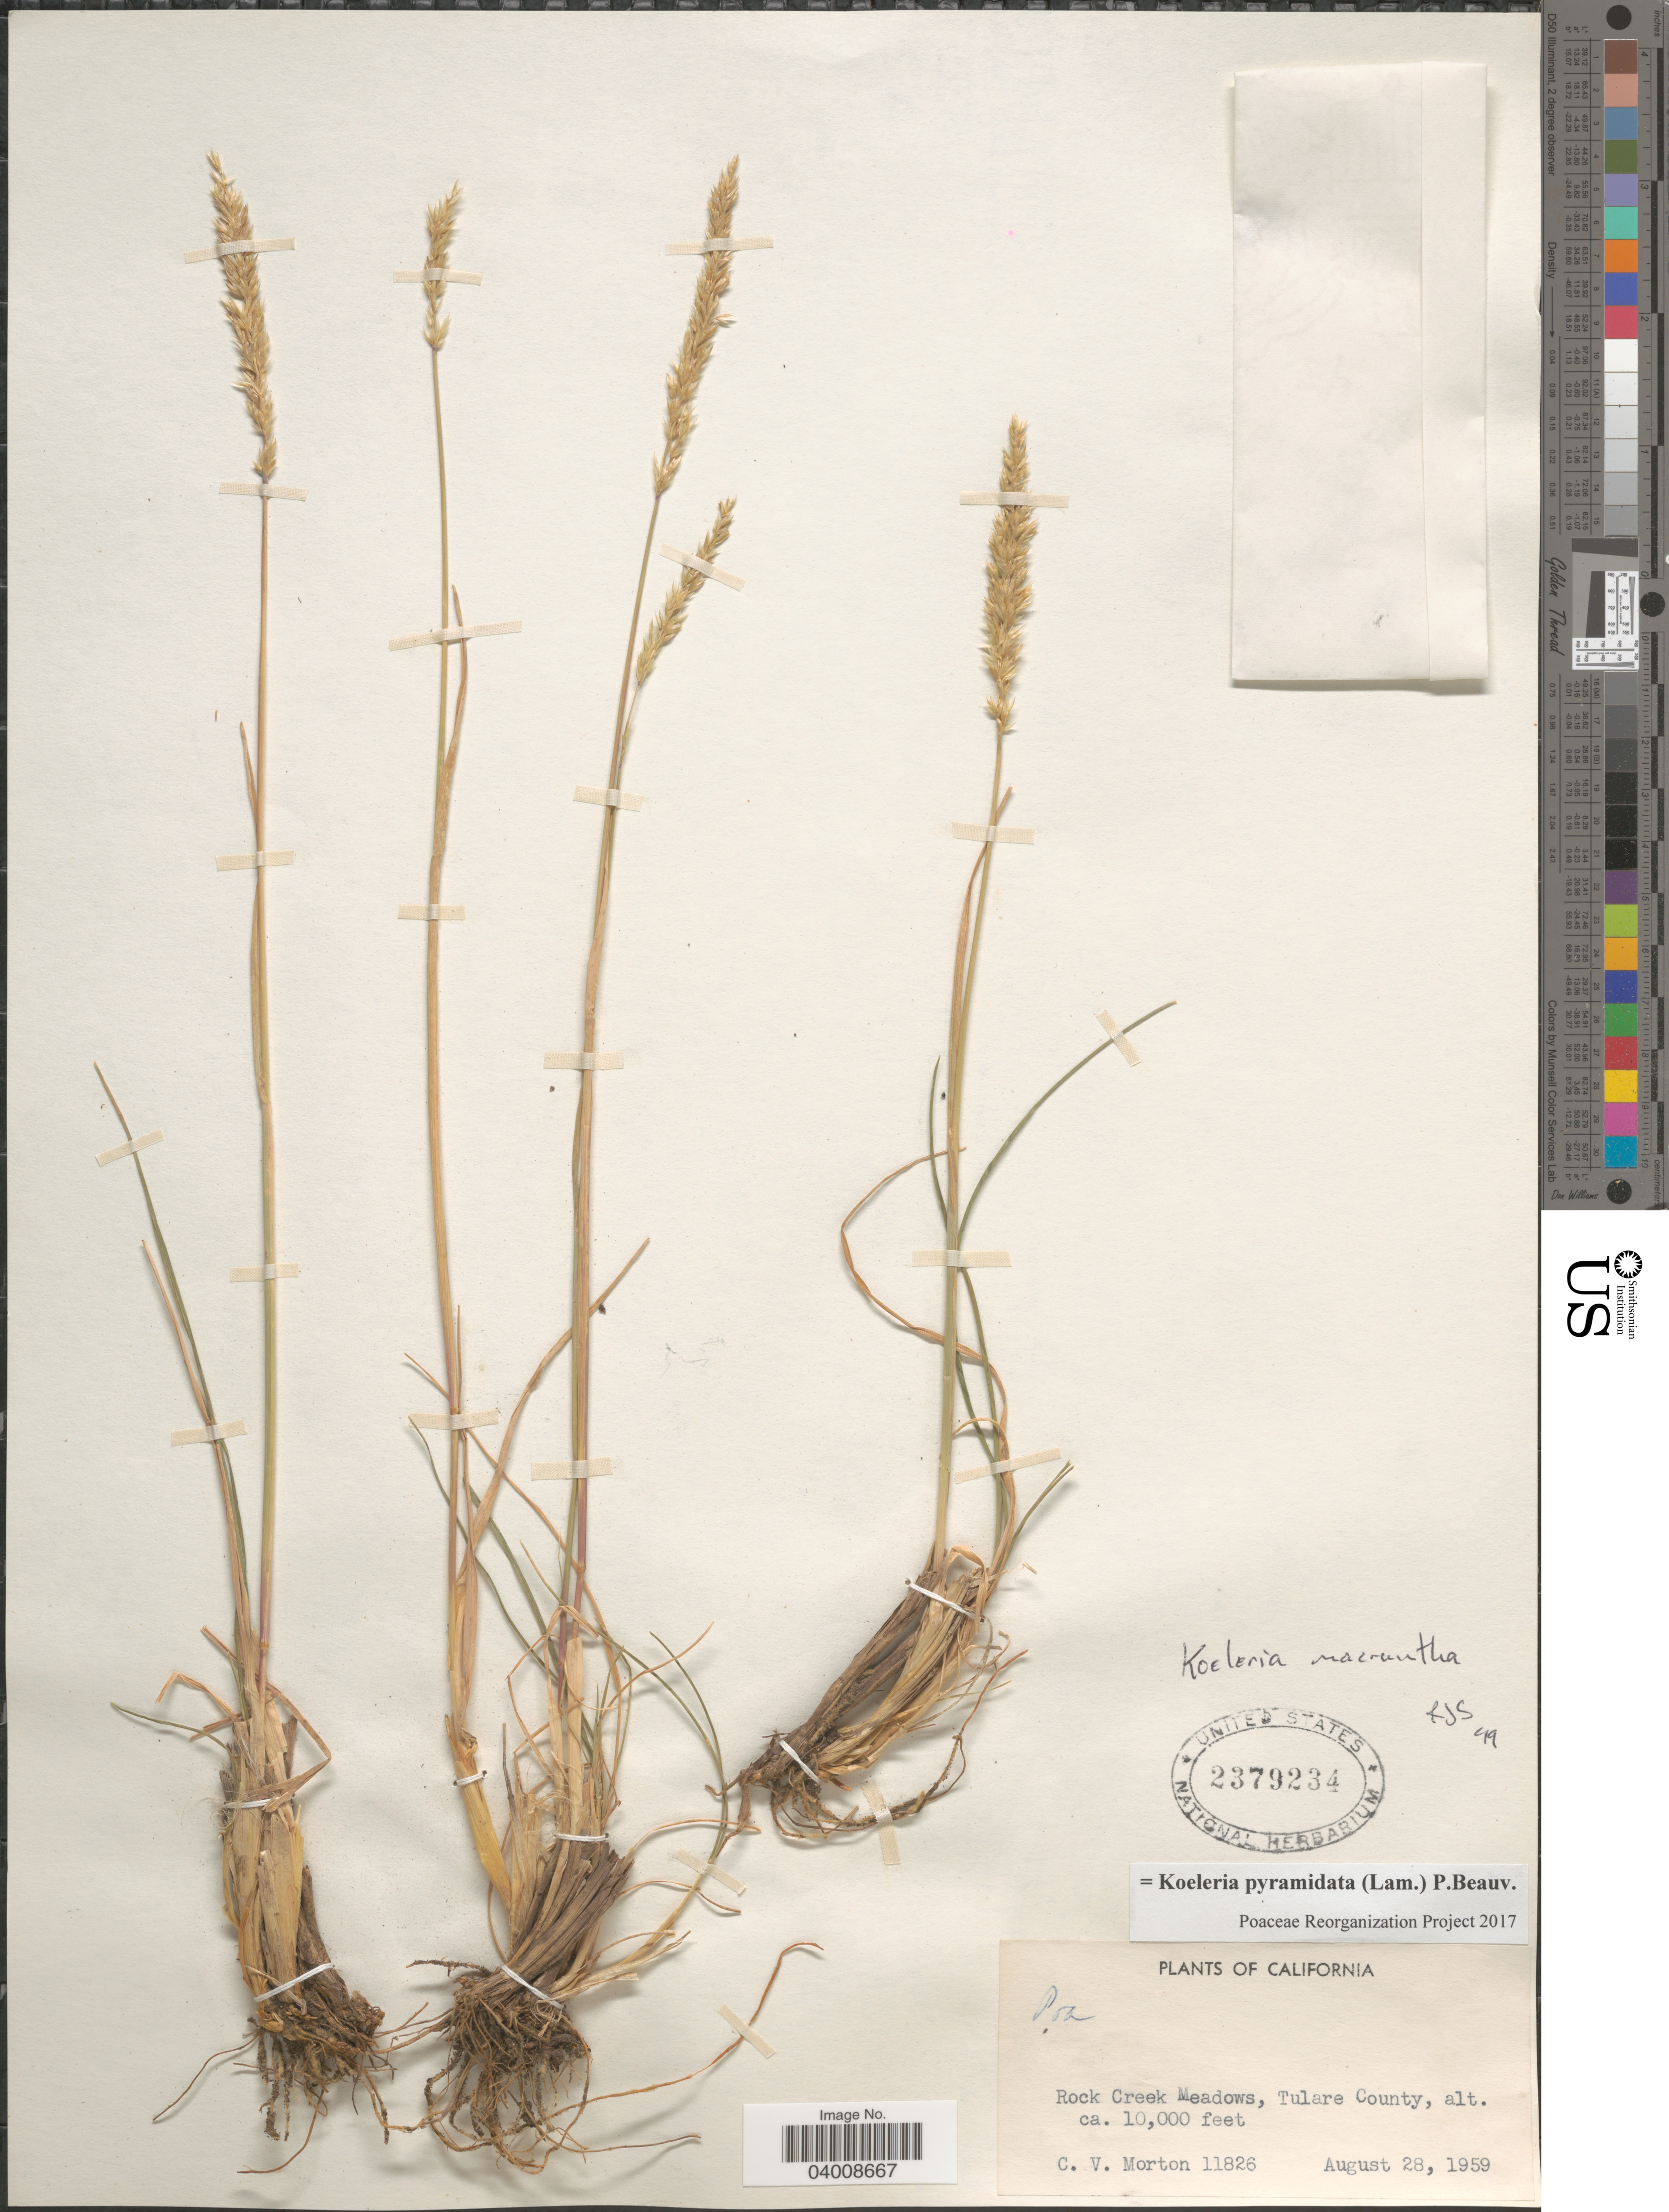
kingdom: Plantae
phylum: Tracheophyta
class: Liliopsida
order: Poales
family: Poaceae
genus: Koeleria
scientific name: Koeleria pyramidata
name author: (Lam.) P. Beauv.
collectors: C. V. Morton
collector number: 11826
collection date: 1959-08-28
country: United States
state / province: California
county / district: Tulare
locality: Rock Creek Meadows, Tulare County.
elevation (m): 3048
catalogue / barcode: US 2379234